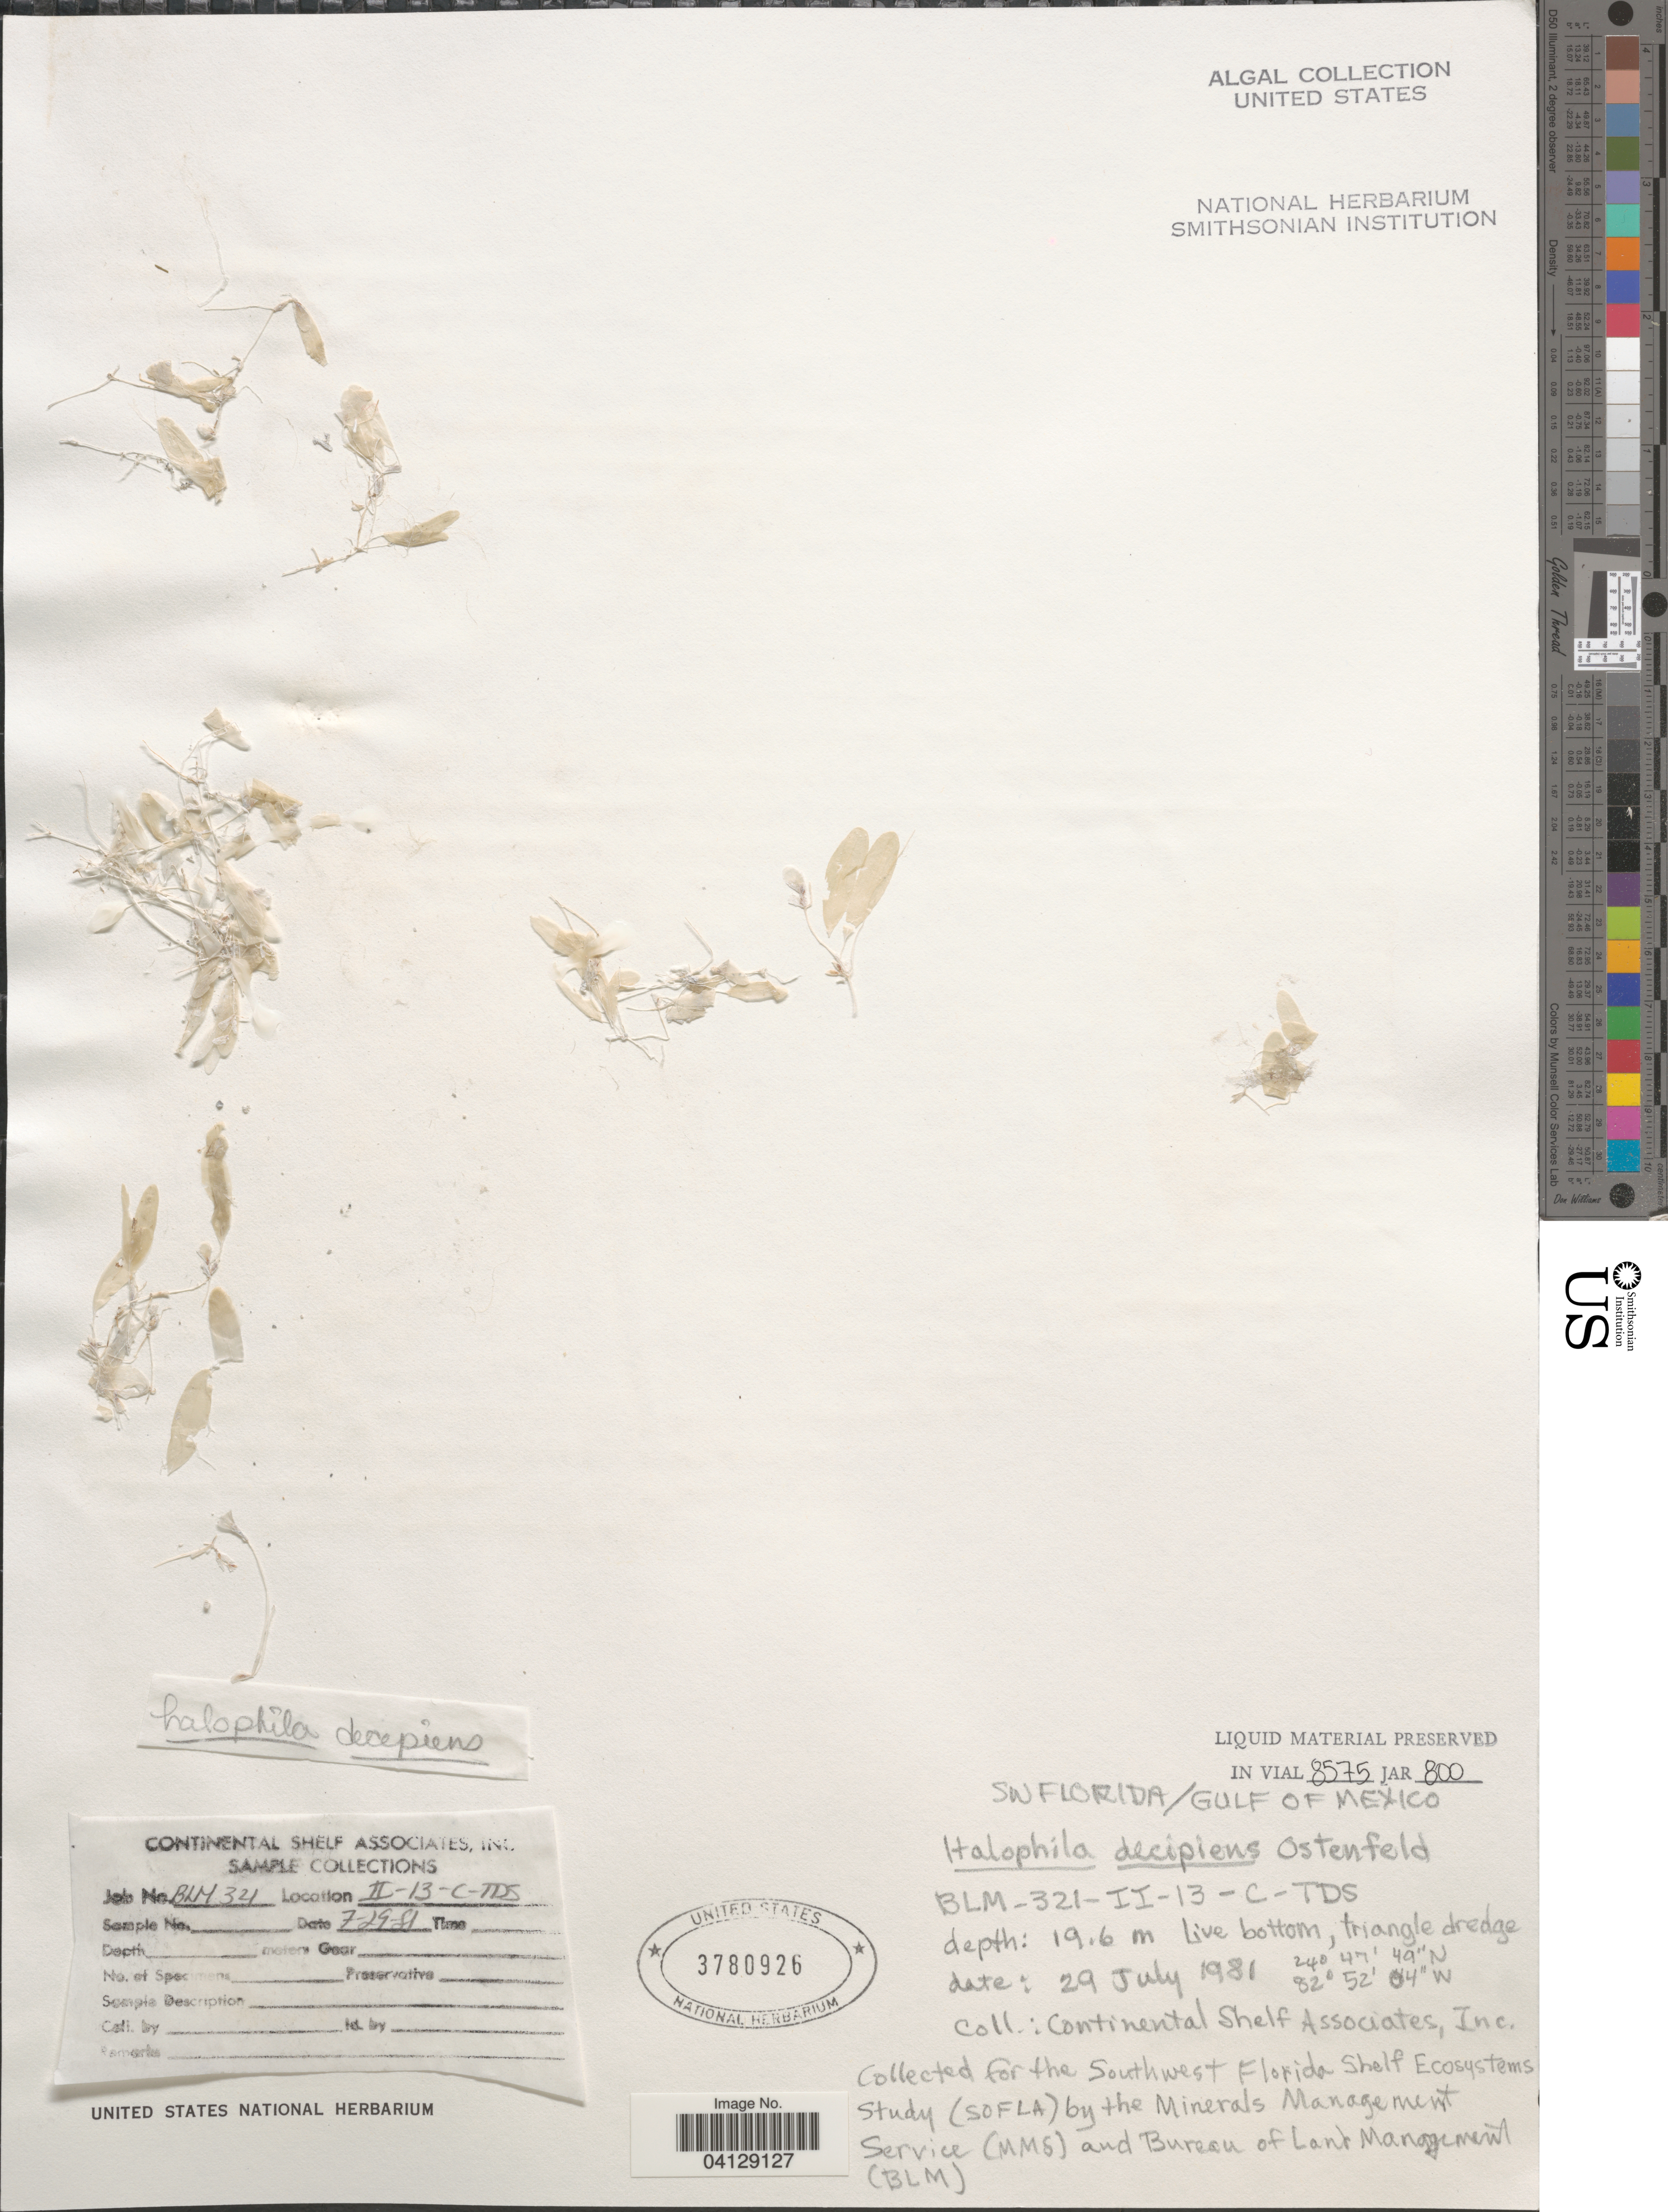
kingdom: Plantae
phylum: Tracheophyta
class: Liliopsida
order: Alismatales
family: Hydrocharitaceae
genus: Halophila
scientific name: Halophila decipiens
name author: Ostenf.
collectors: Continental Shelf Associates Inc.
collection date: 1981-07-29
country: United States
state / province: Florida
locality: SW Florida/Gulf of Mexico. BLM-321-II-13-C-TDS.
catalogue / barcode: US 3780926